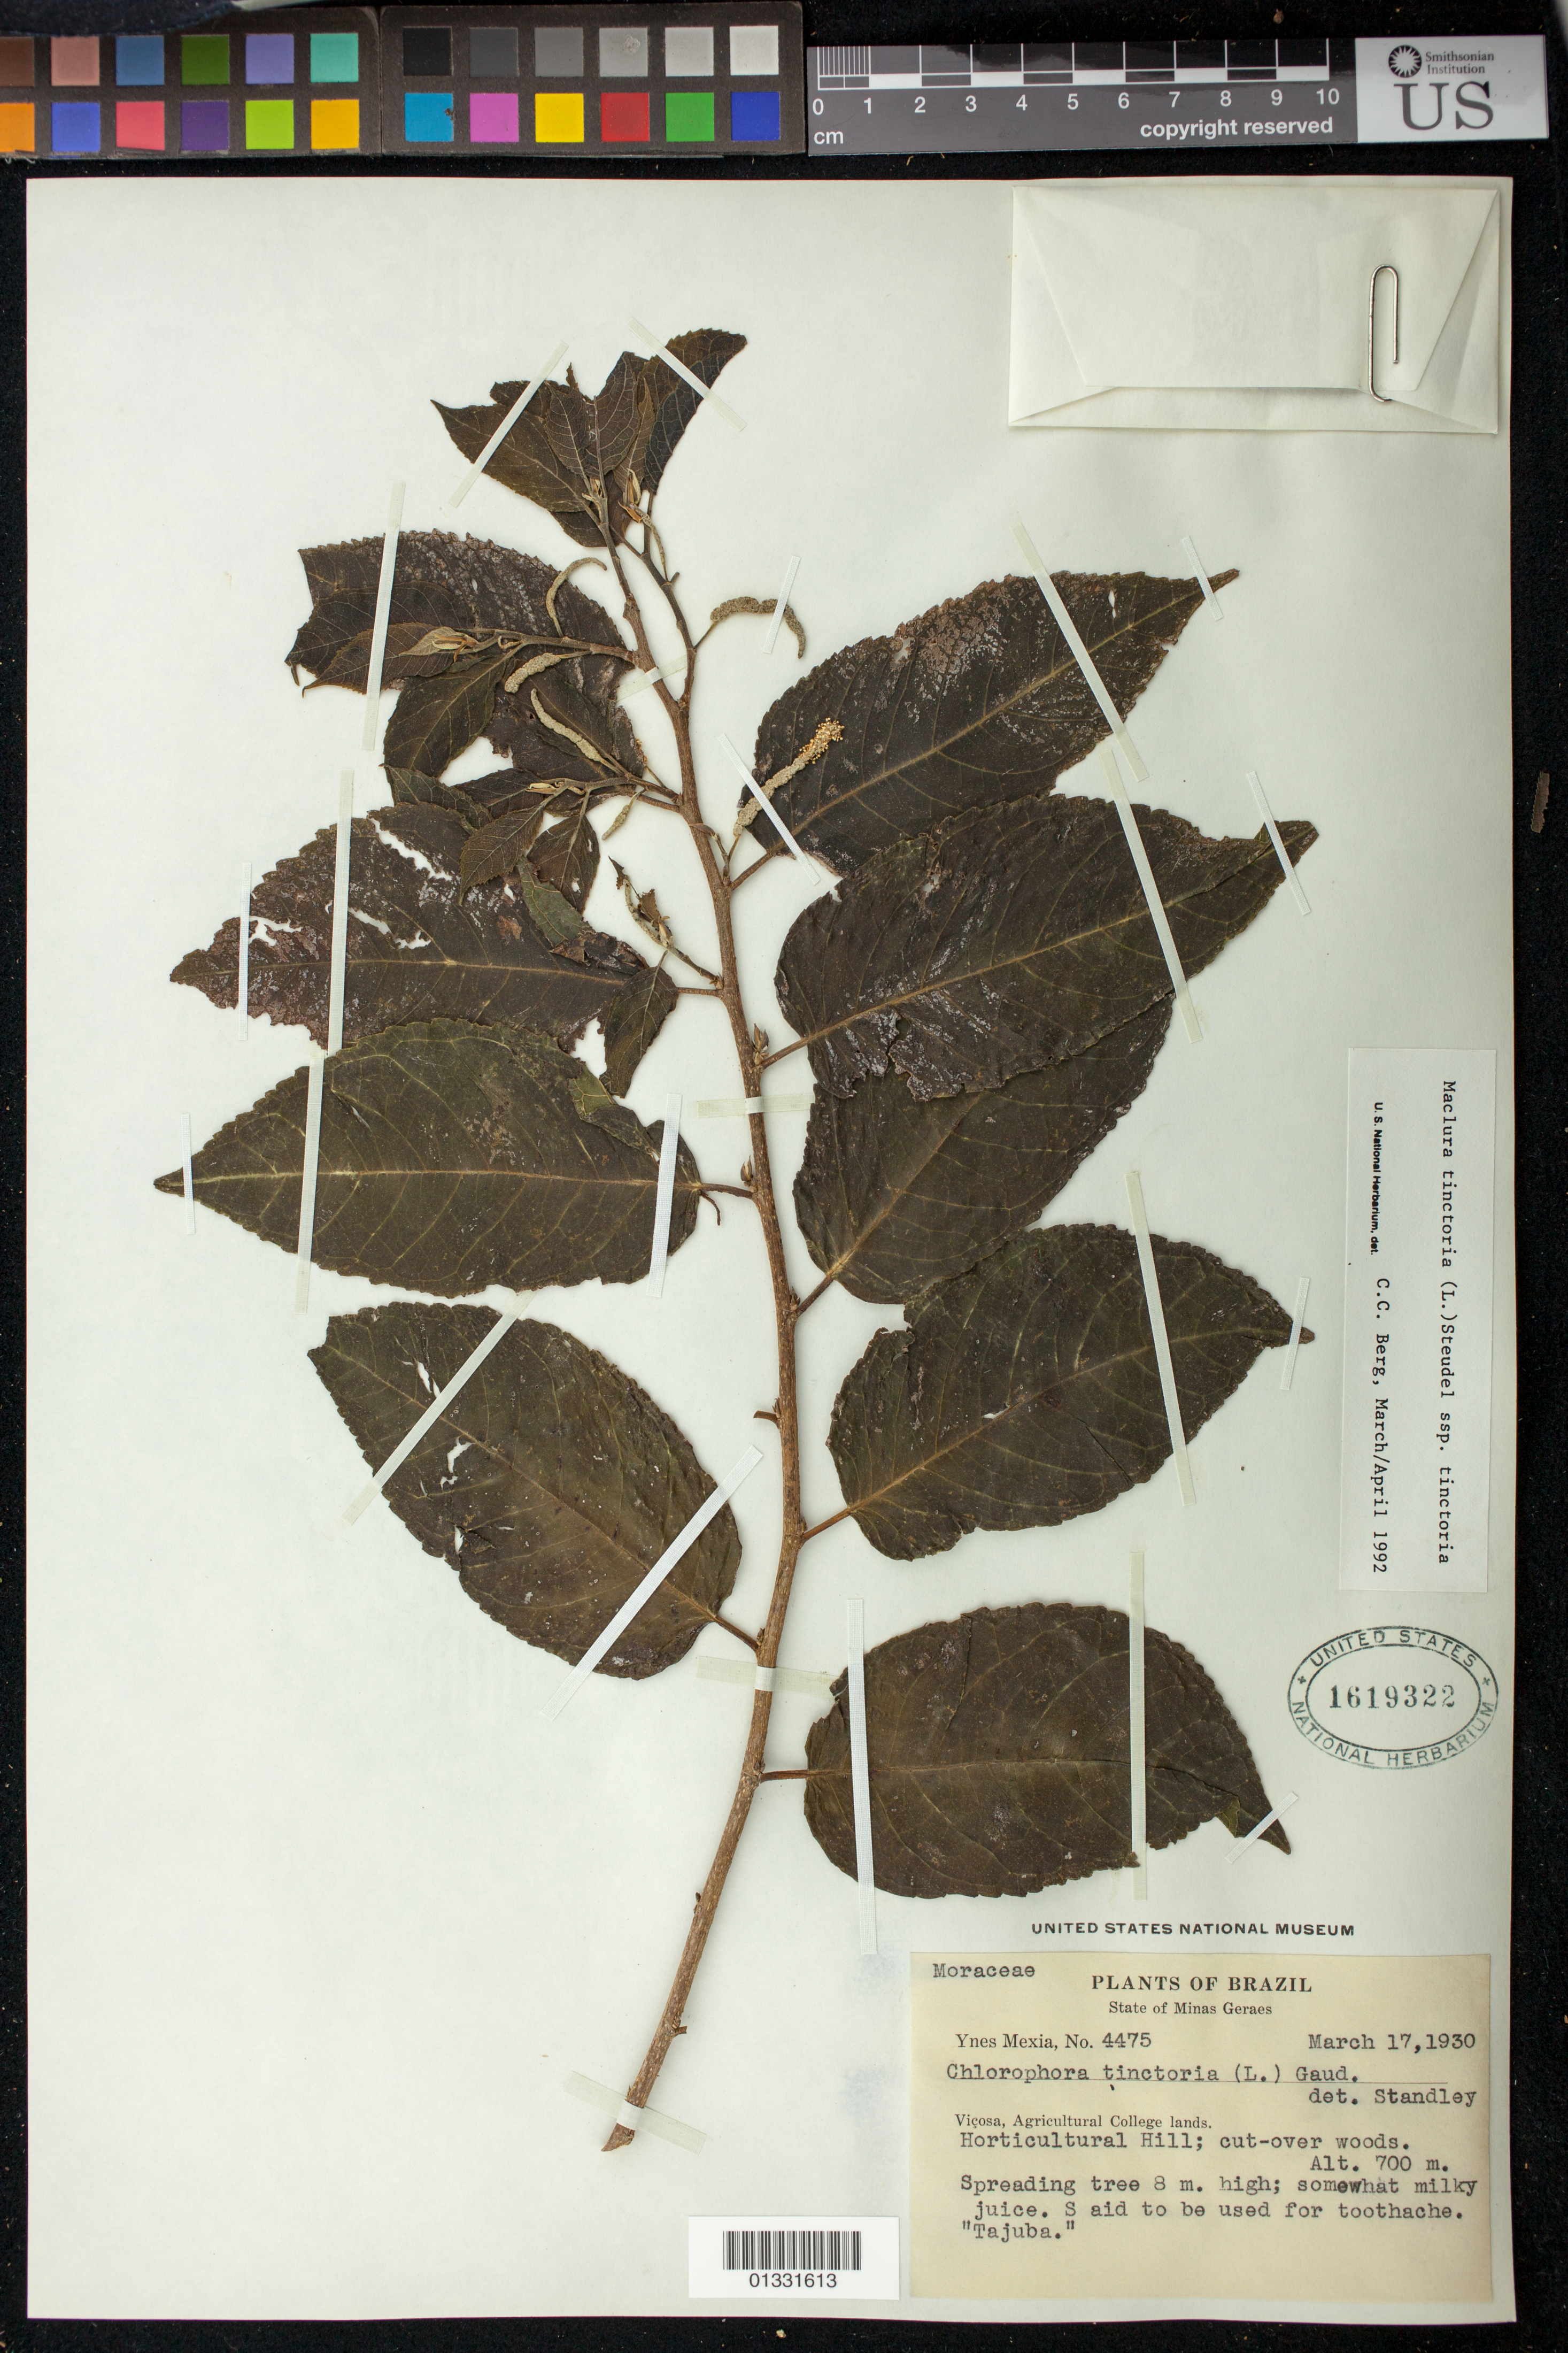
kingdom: Plantae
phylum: Tracheophyta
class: Magnoliopsida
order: Rosales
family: Moraceae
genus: Maclura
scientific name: Maclura tinctoria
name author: (L.) D. Don ex Steud.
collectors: Y. Mexia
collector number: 4475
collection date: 1930-03-17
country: Brazil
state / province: Minas Gerais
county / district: Viçosa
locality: Horticultural Hill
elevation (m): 700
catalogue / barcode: US 1619322